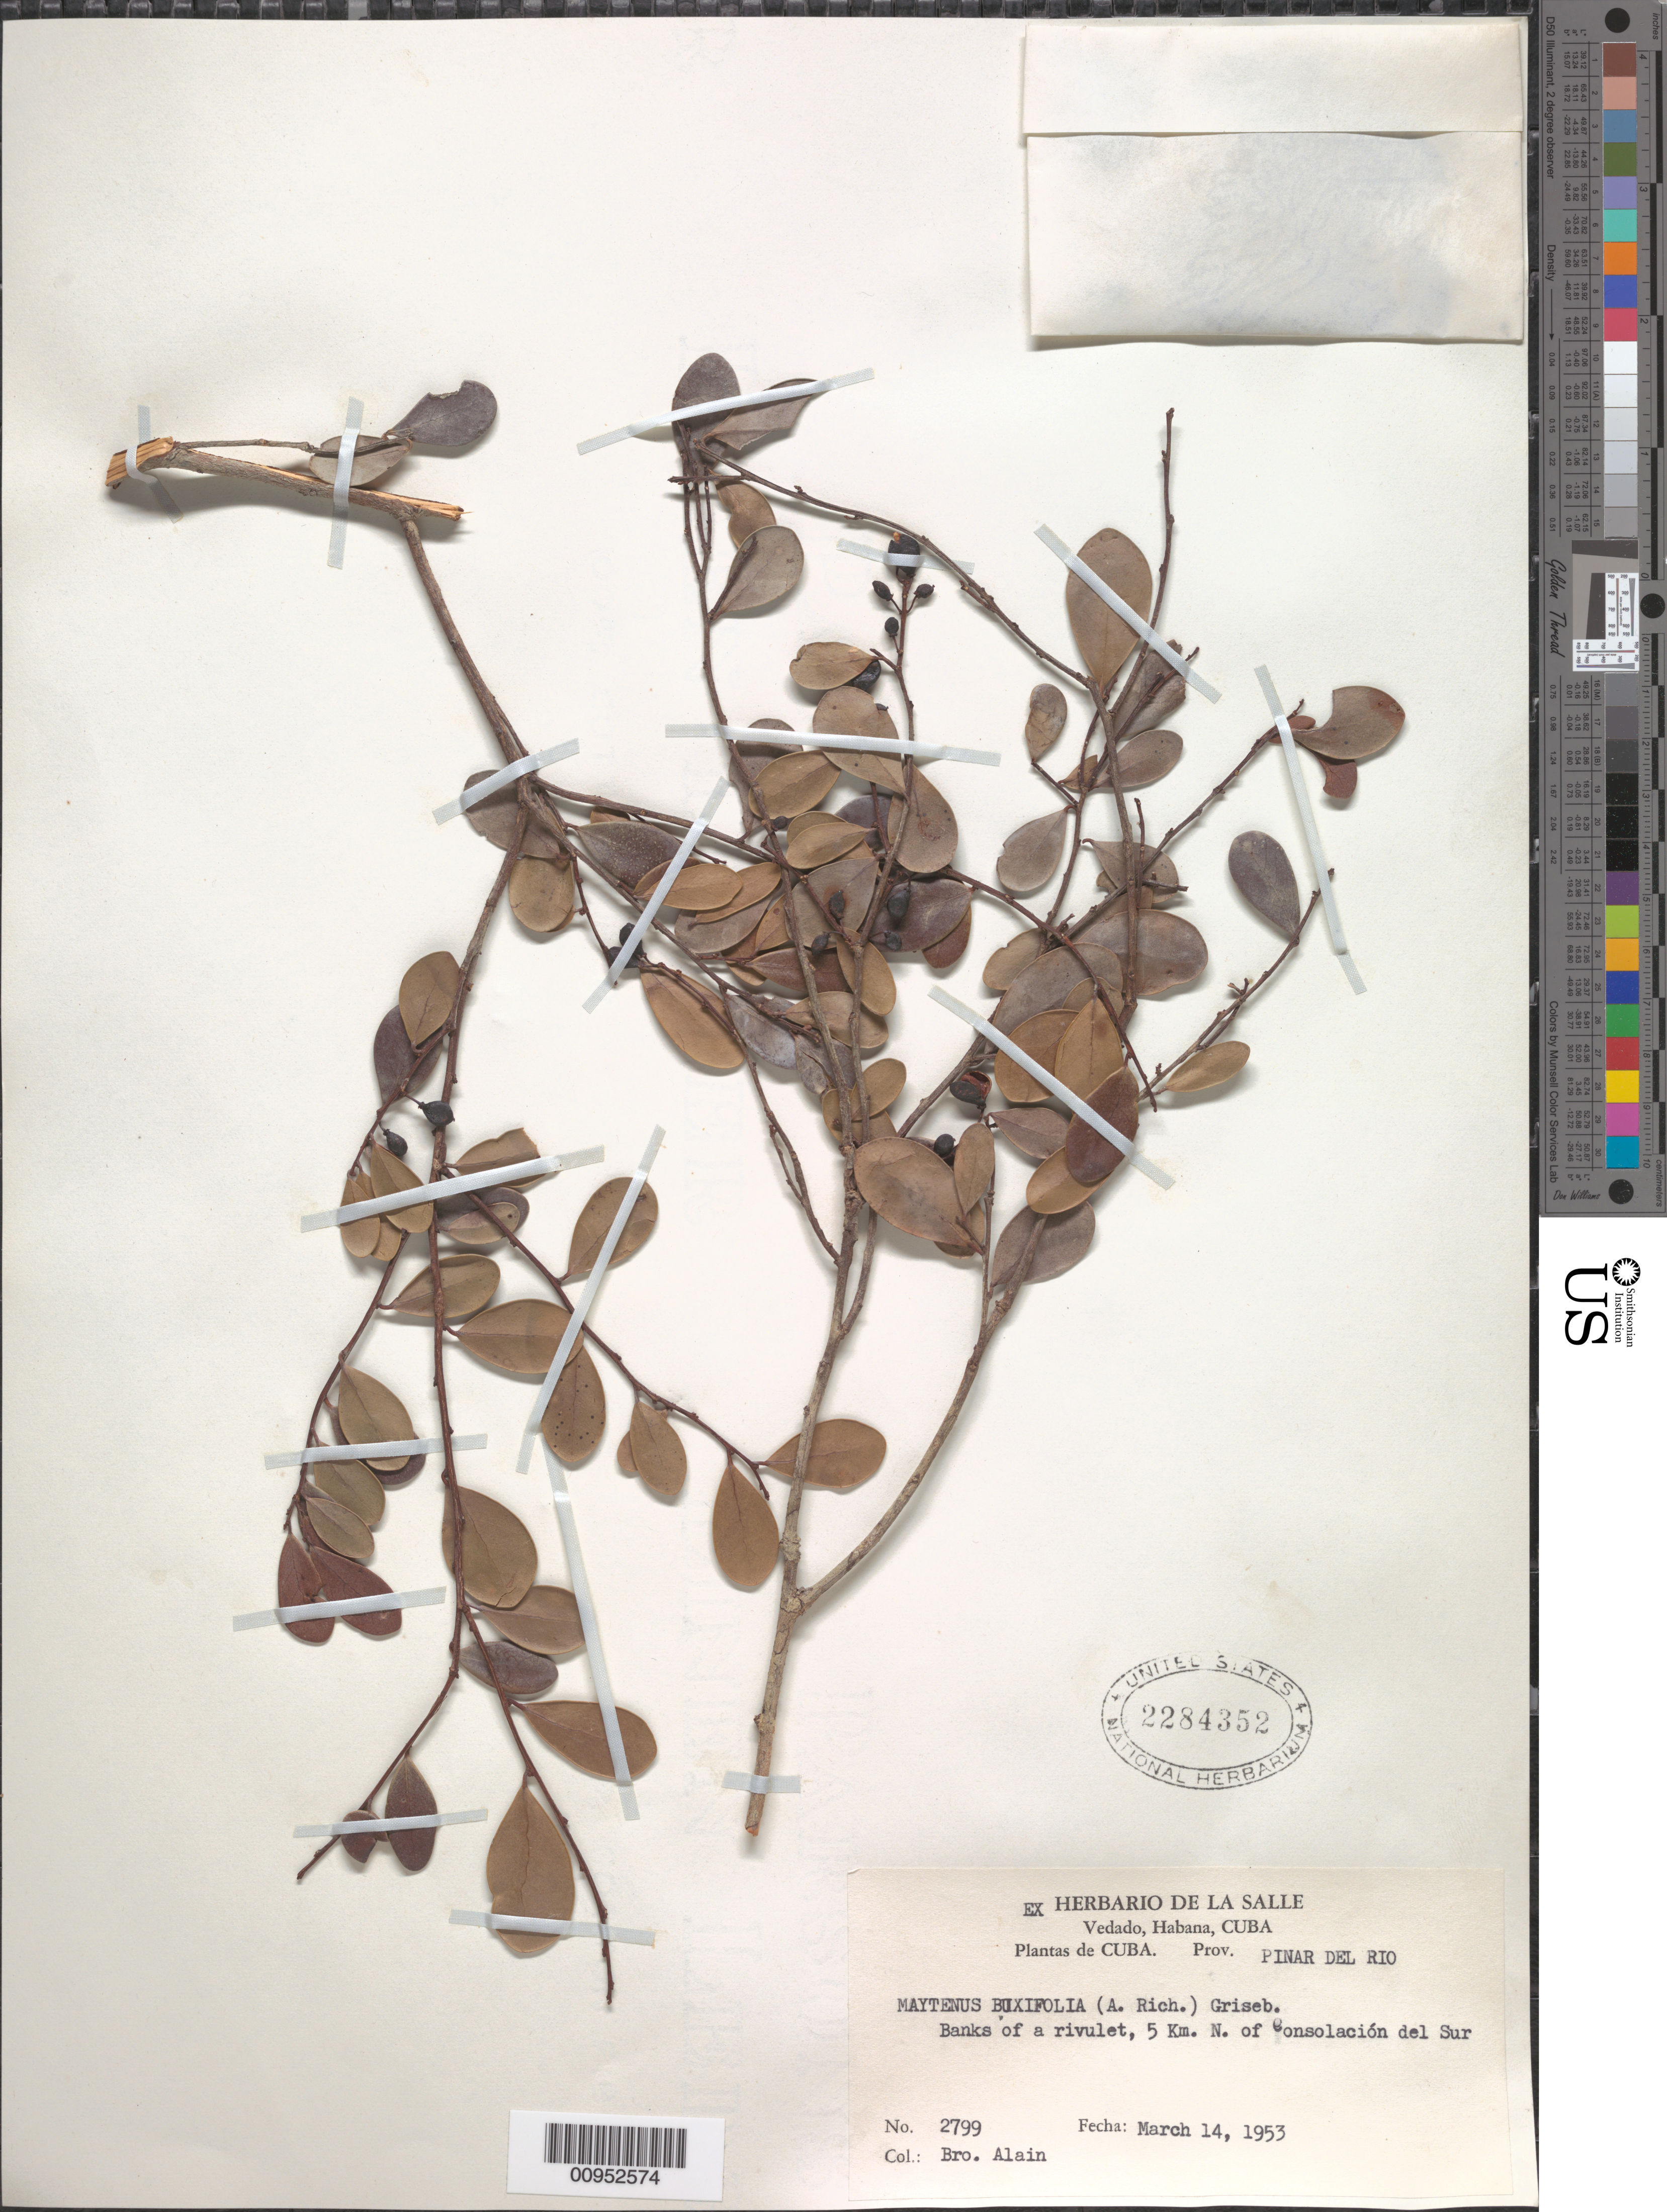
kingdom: Plantae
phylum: Tracheophyta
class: Magnoliopsida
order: Celastrales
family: Celastraceae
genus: Maytenus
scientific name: Maytenus buxifolia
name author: (A. Rich.) Griseb.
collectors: A. H. Liogier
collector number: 2799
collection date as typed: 14 Mar 1953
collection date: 1953-03-14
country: Cuba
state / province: Pinar del Rio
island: Cuba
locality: Consolación del Sur, 5 km N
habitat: Banks of rivulet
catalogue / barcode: US 2284352